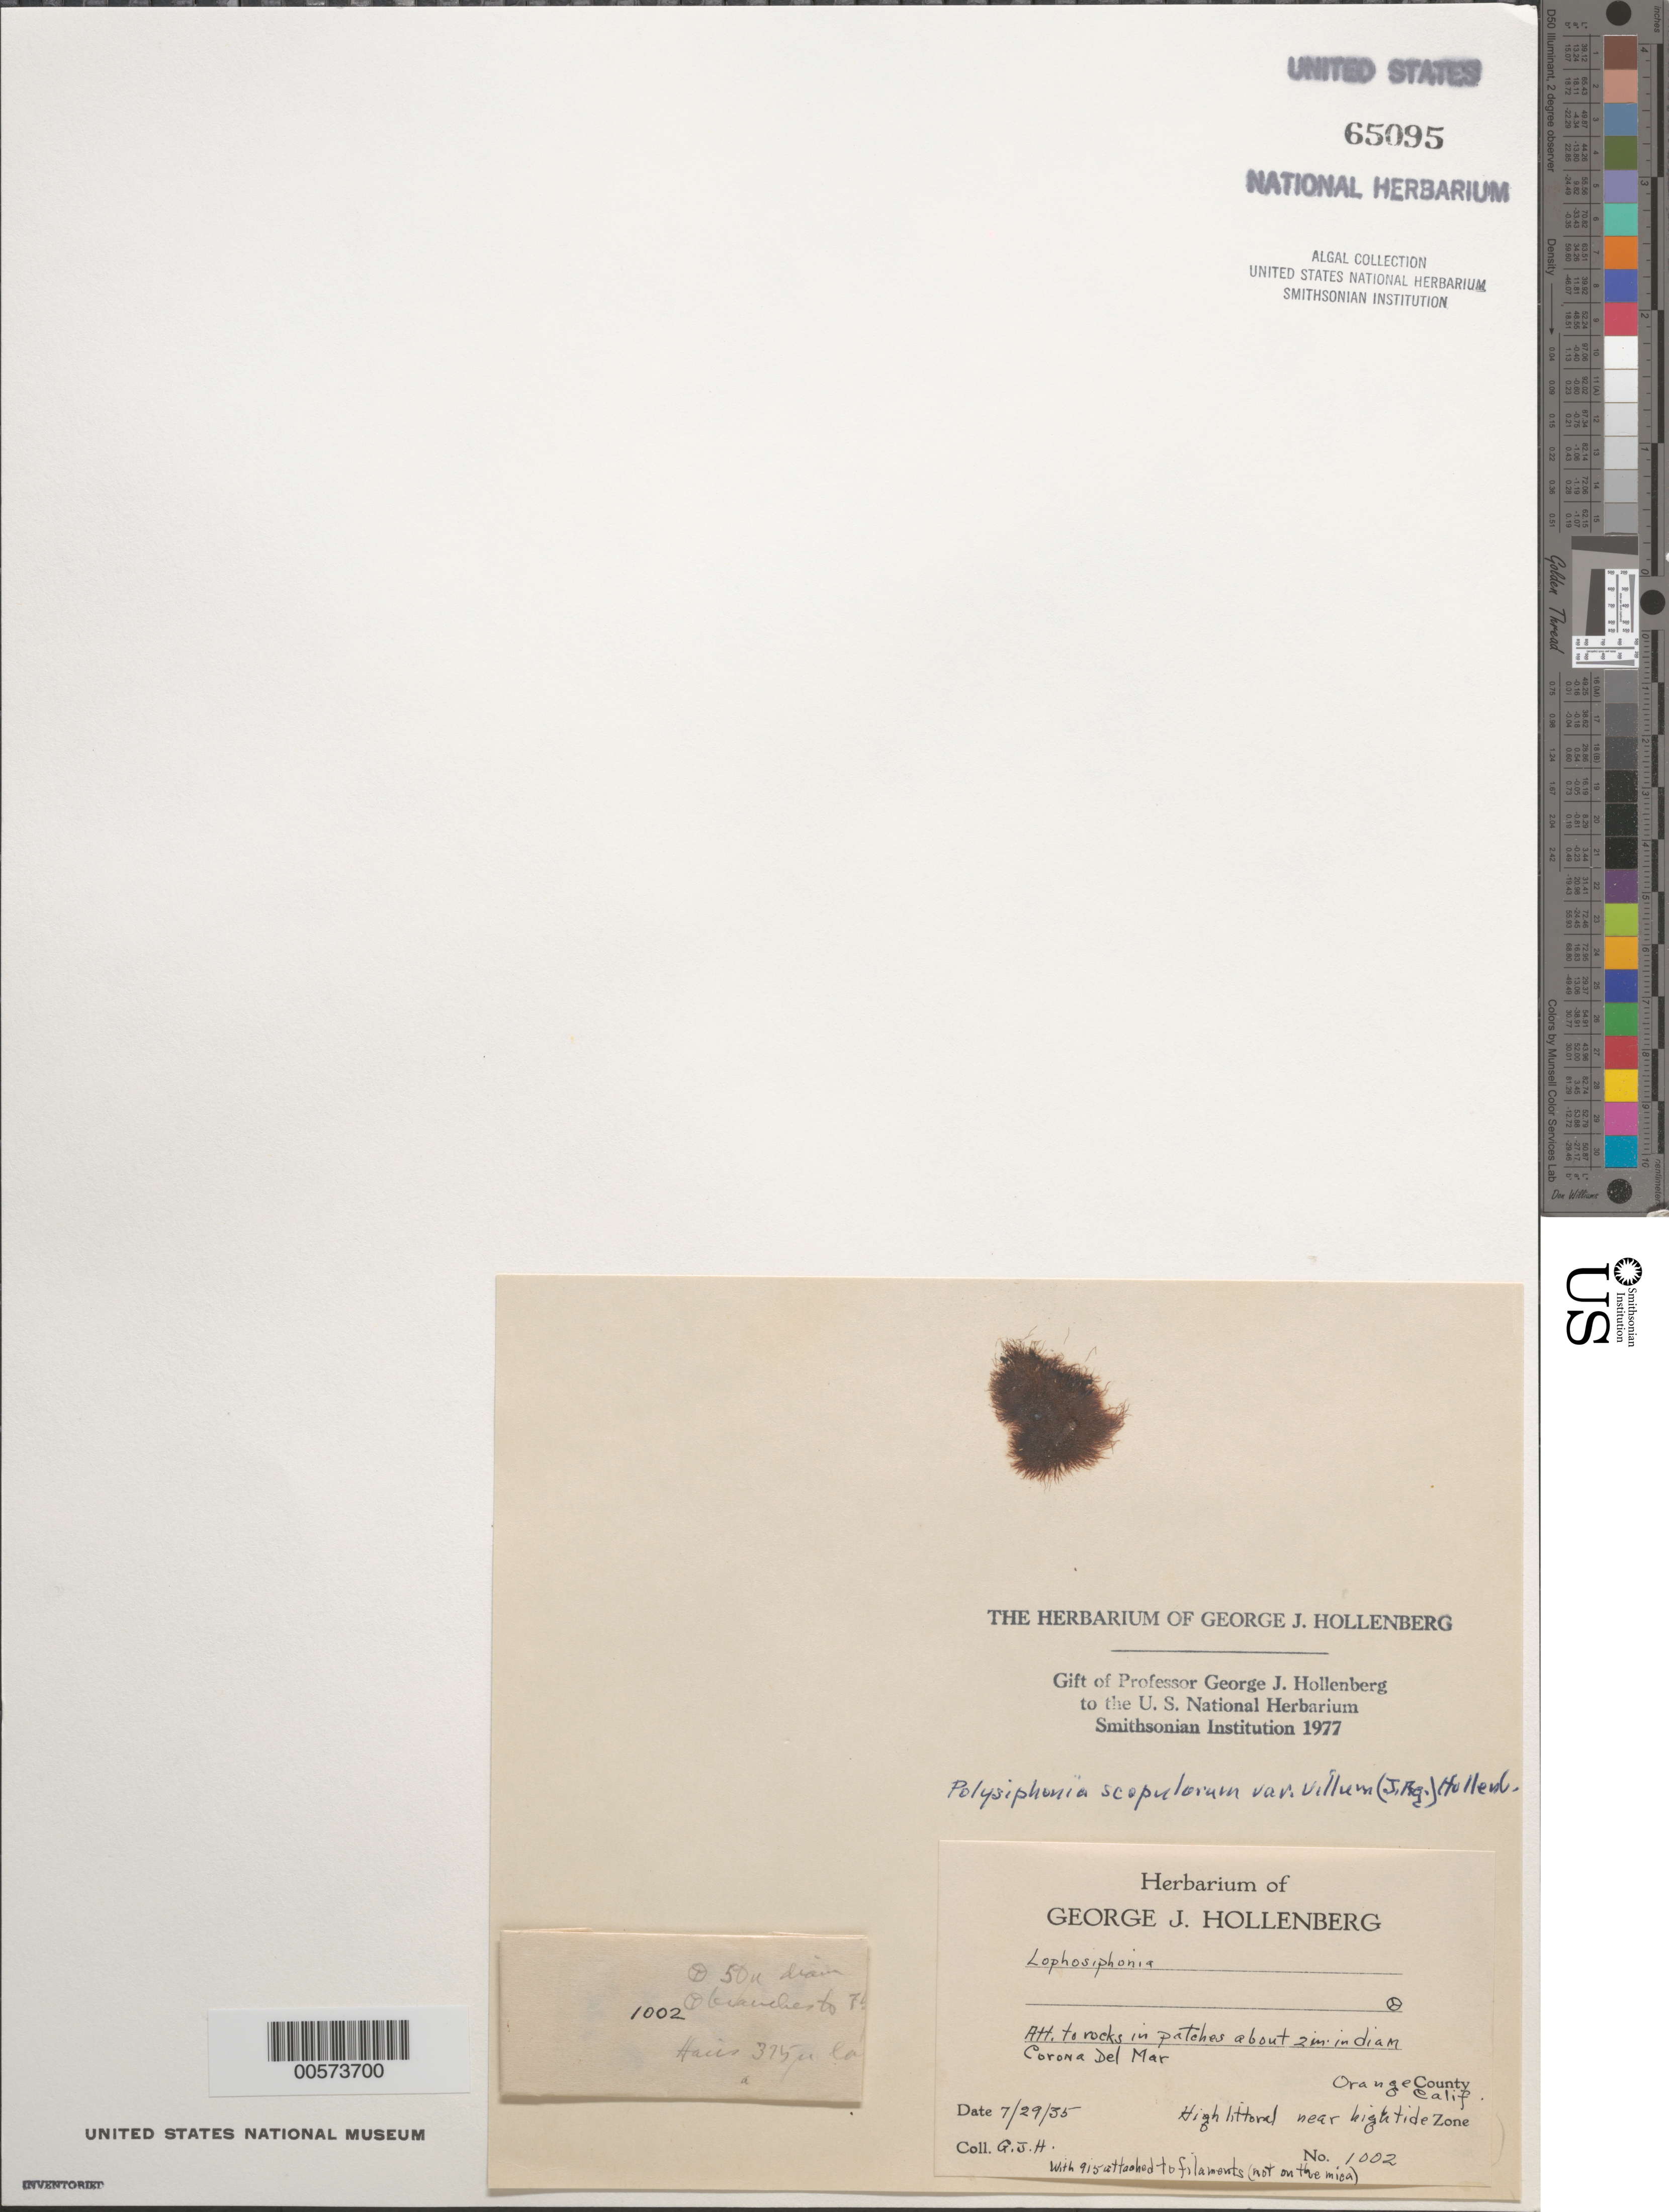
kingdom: Plantae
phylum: Rhodophyta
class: Florideophyceae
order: Ceramiales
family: Rhodomelaceae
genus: Polysiphonia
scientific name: Polysiphonia scopulorum var. villum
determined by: Hollenberg, George J.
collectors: G. Hollenberg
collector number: GJH 1002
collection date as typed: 29 Jul 1935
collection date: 1935-07-29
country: United States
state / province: California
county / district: Orange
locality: Corona del Mar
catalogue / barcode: US 65095